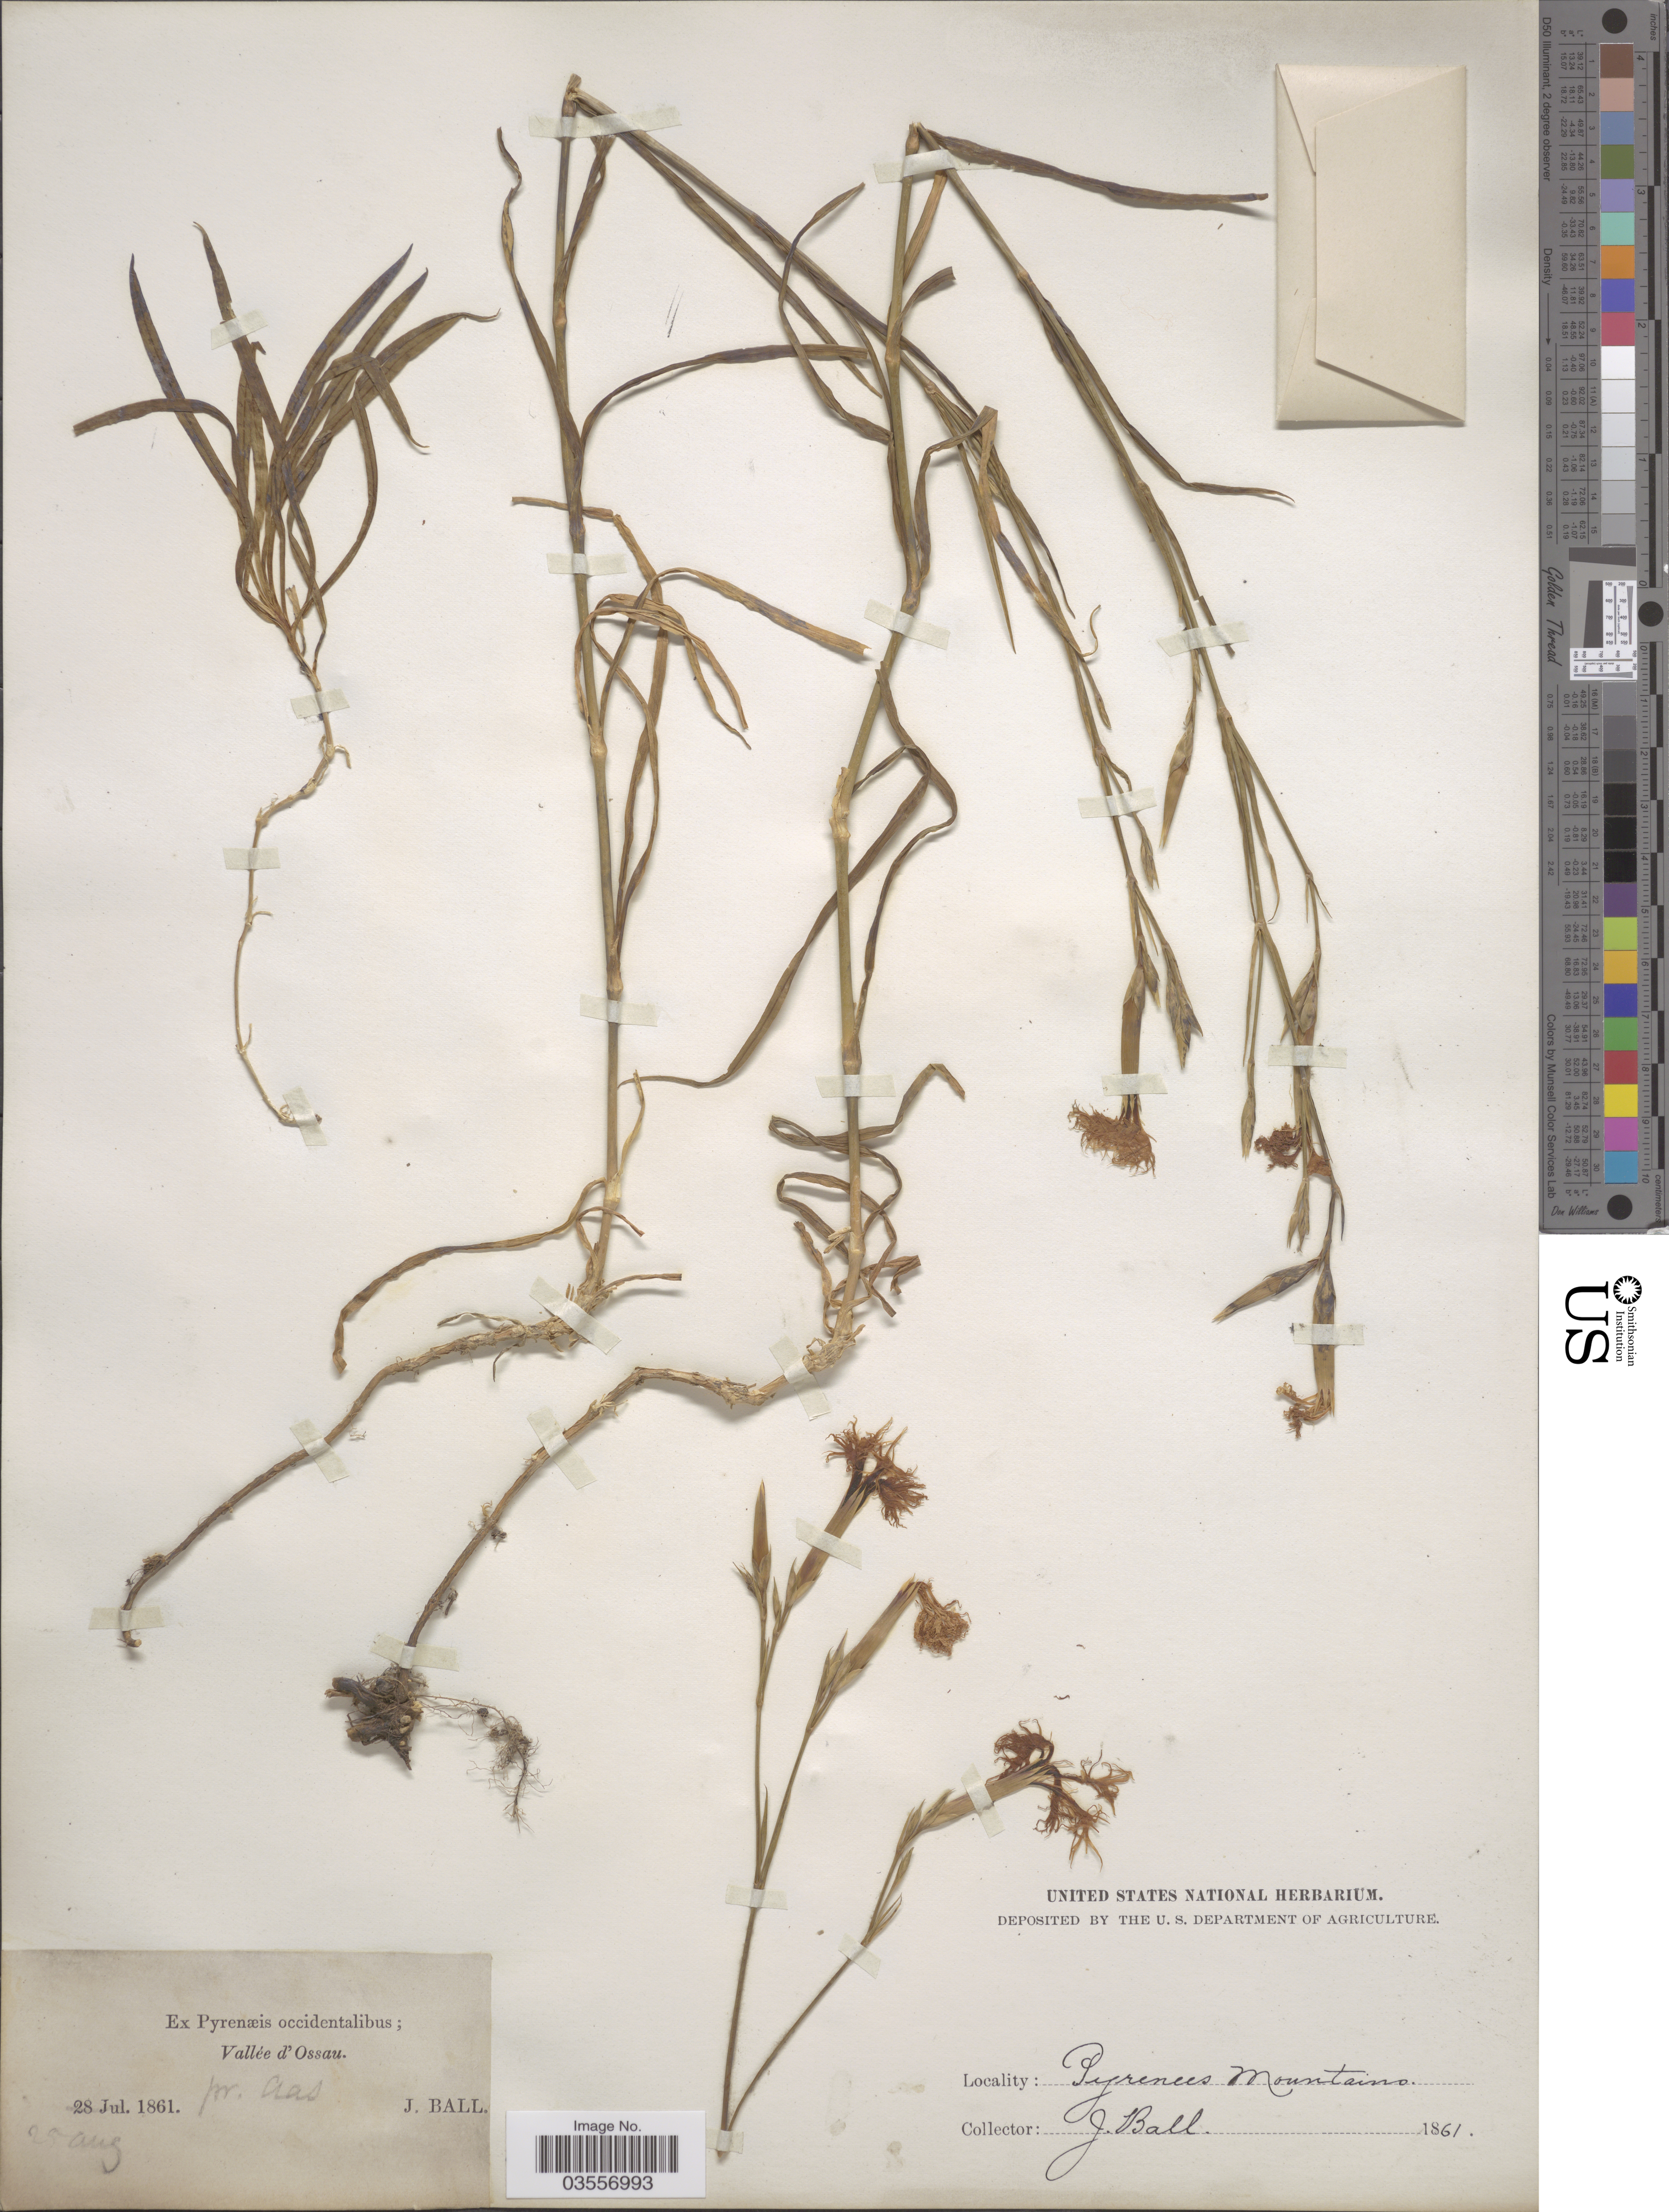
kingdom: Plantae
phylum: Tracheophyta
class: Magnoliopsida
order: Caryophyllales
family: Caryophyllaceae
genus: Dianthus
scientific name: Dianthus sp.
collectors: J. Ball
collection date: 1861-08-22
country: France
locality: Ex Pyrenæis occidentalibus; Vallée d'Ossau pr. Aas. Pyrenees Mountains.